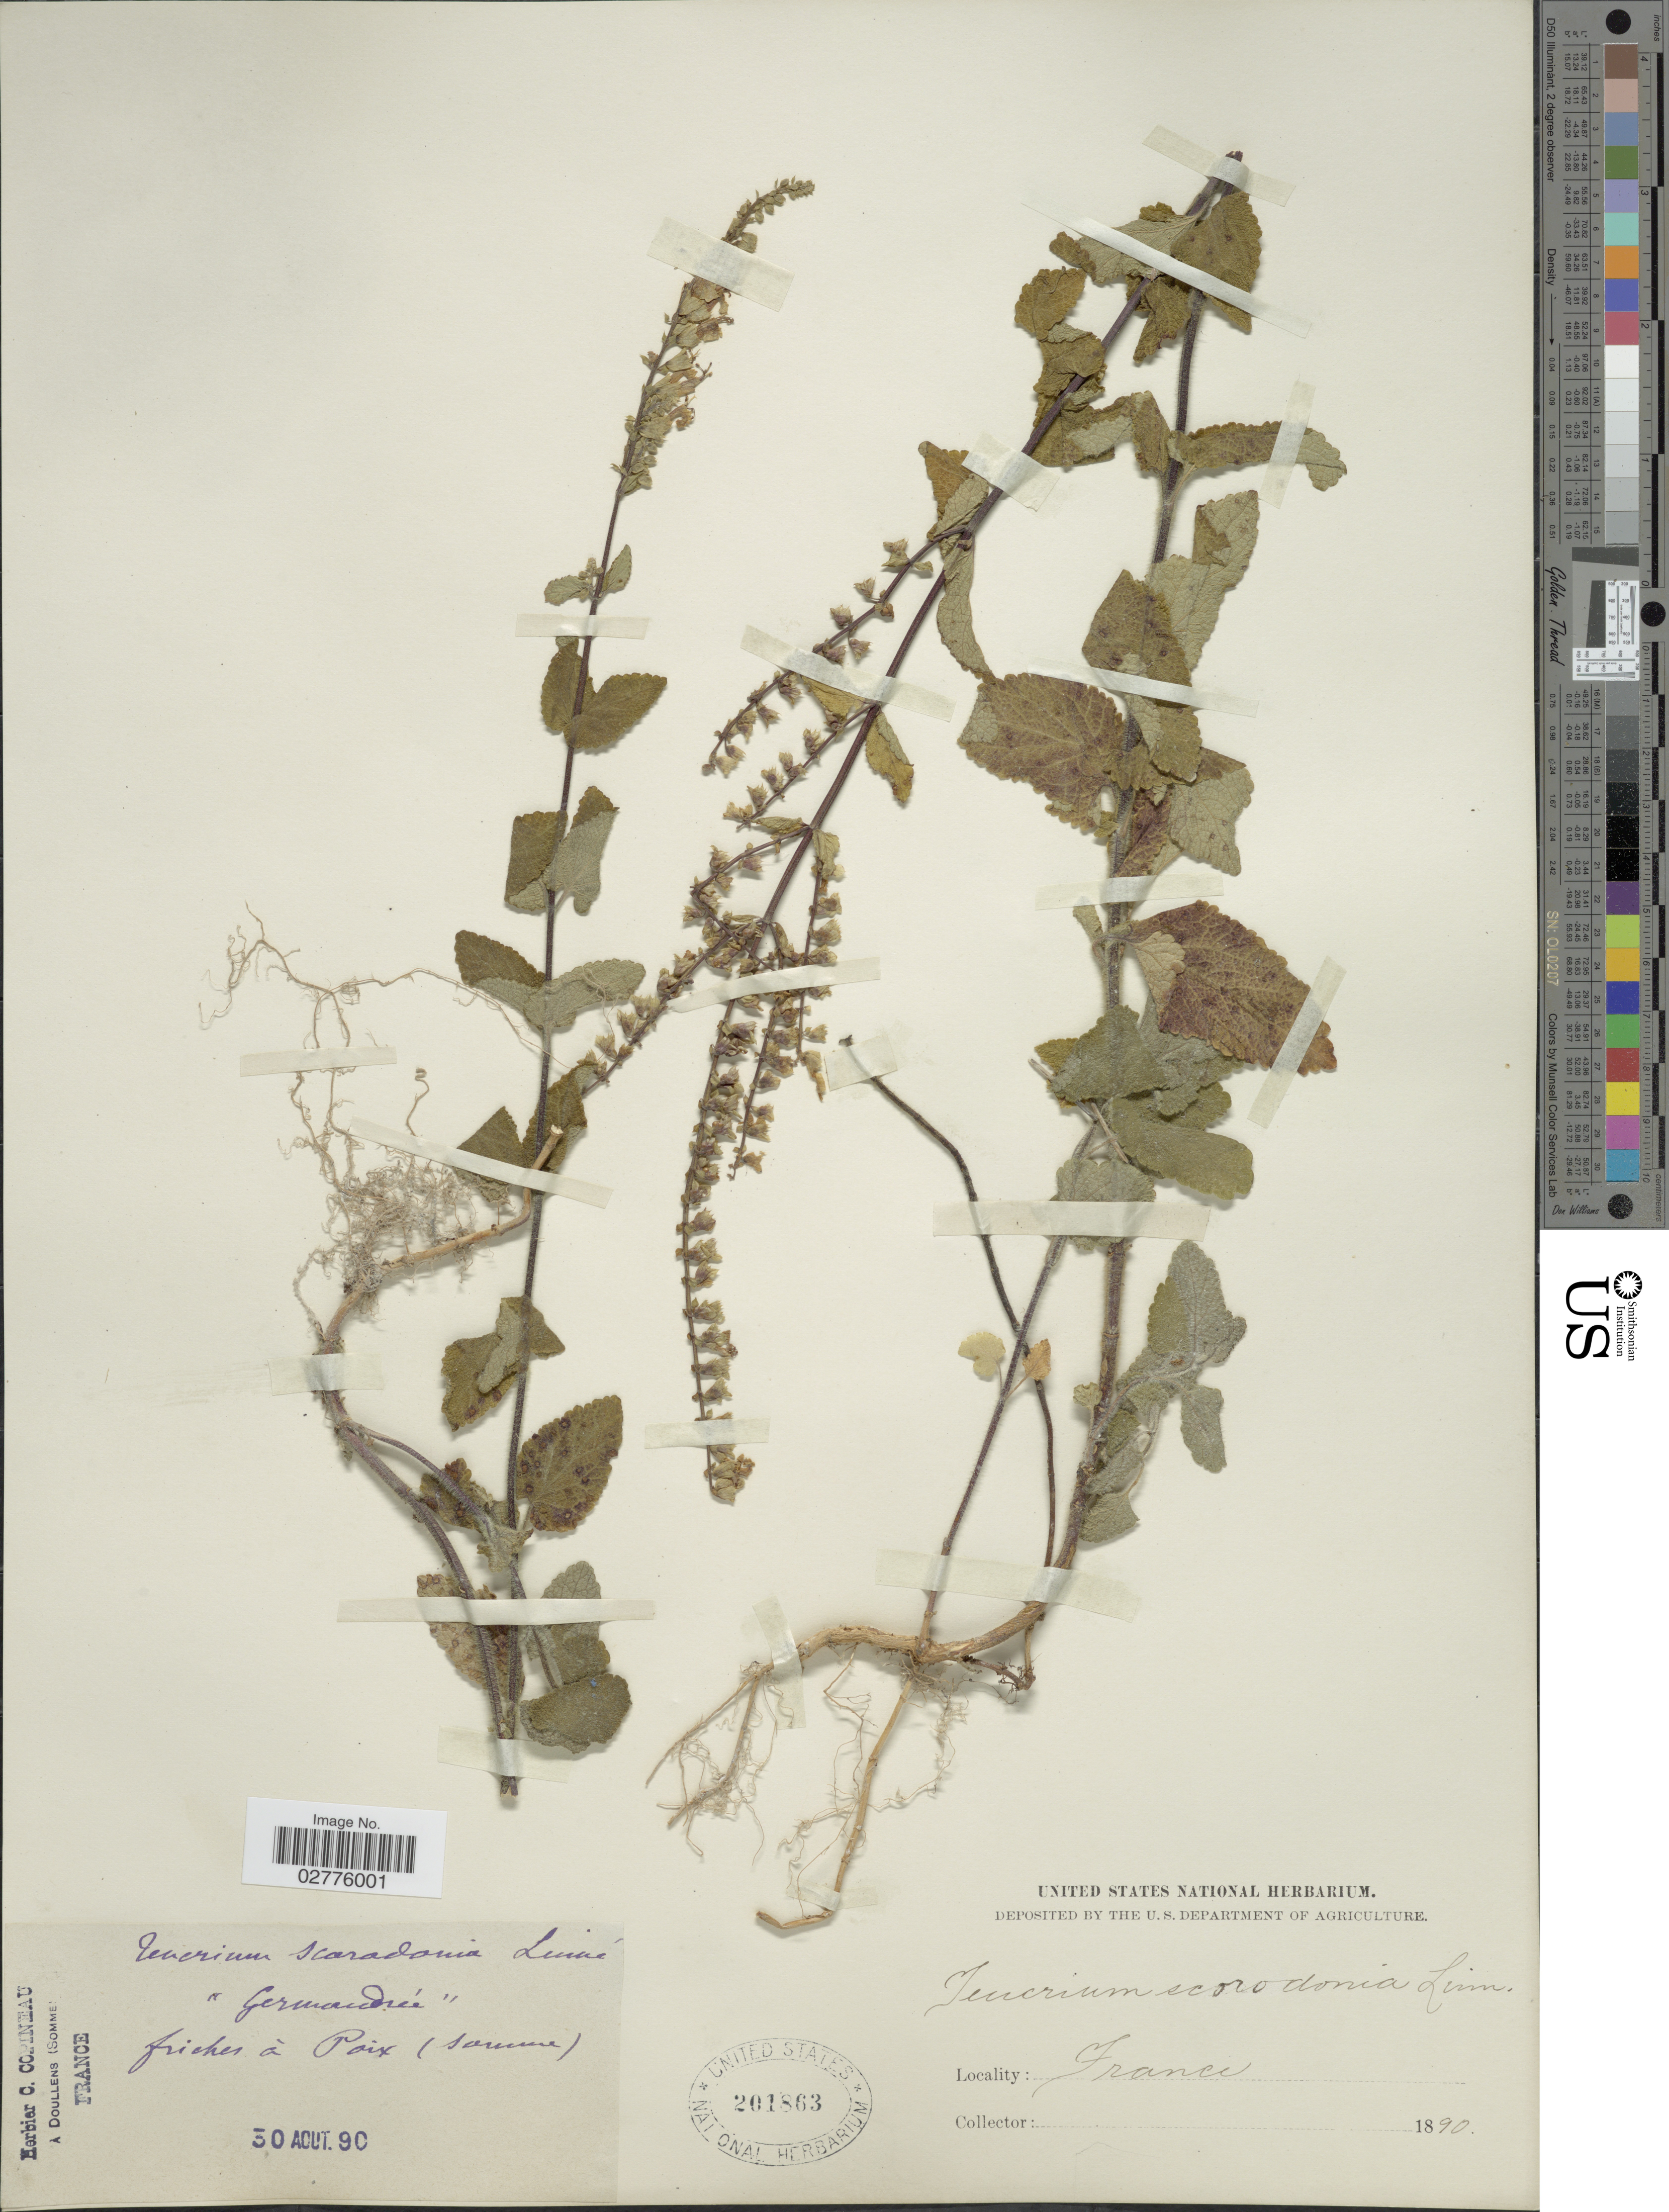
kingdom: Plantae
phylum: Tracheophyta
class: Magnoliopsida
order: Lamiales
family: Lamiaceae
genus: Teucrium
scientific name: Teucrium scorodonia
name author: L.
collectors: ex herb. C. Copineau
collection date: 1890-08-30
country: France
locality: Friches à Paix (somme)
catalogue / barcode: US 201863